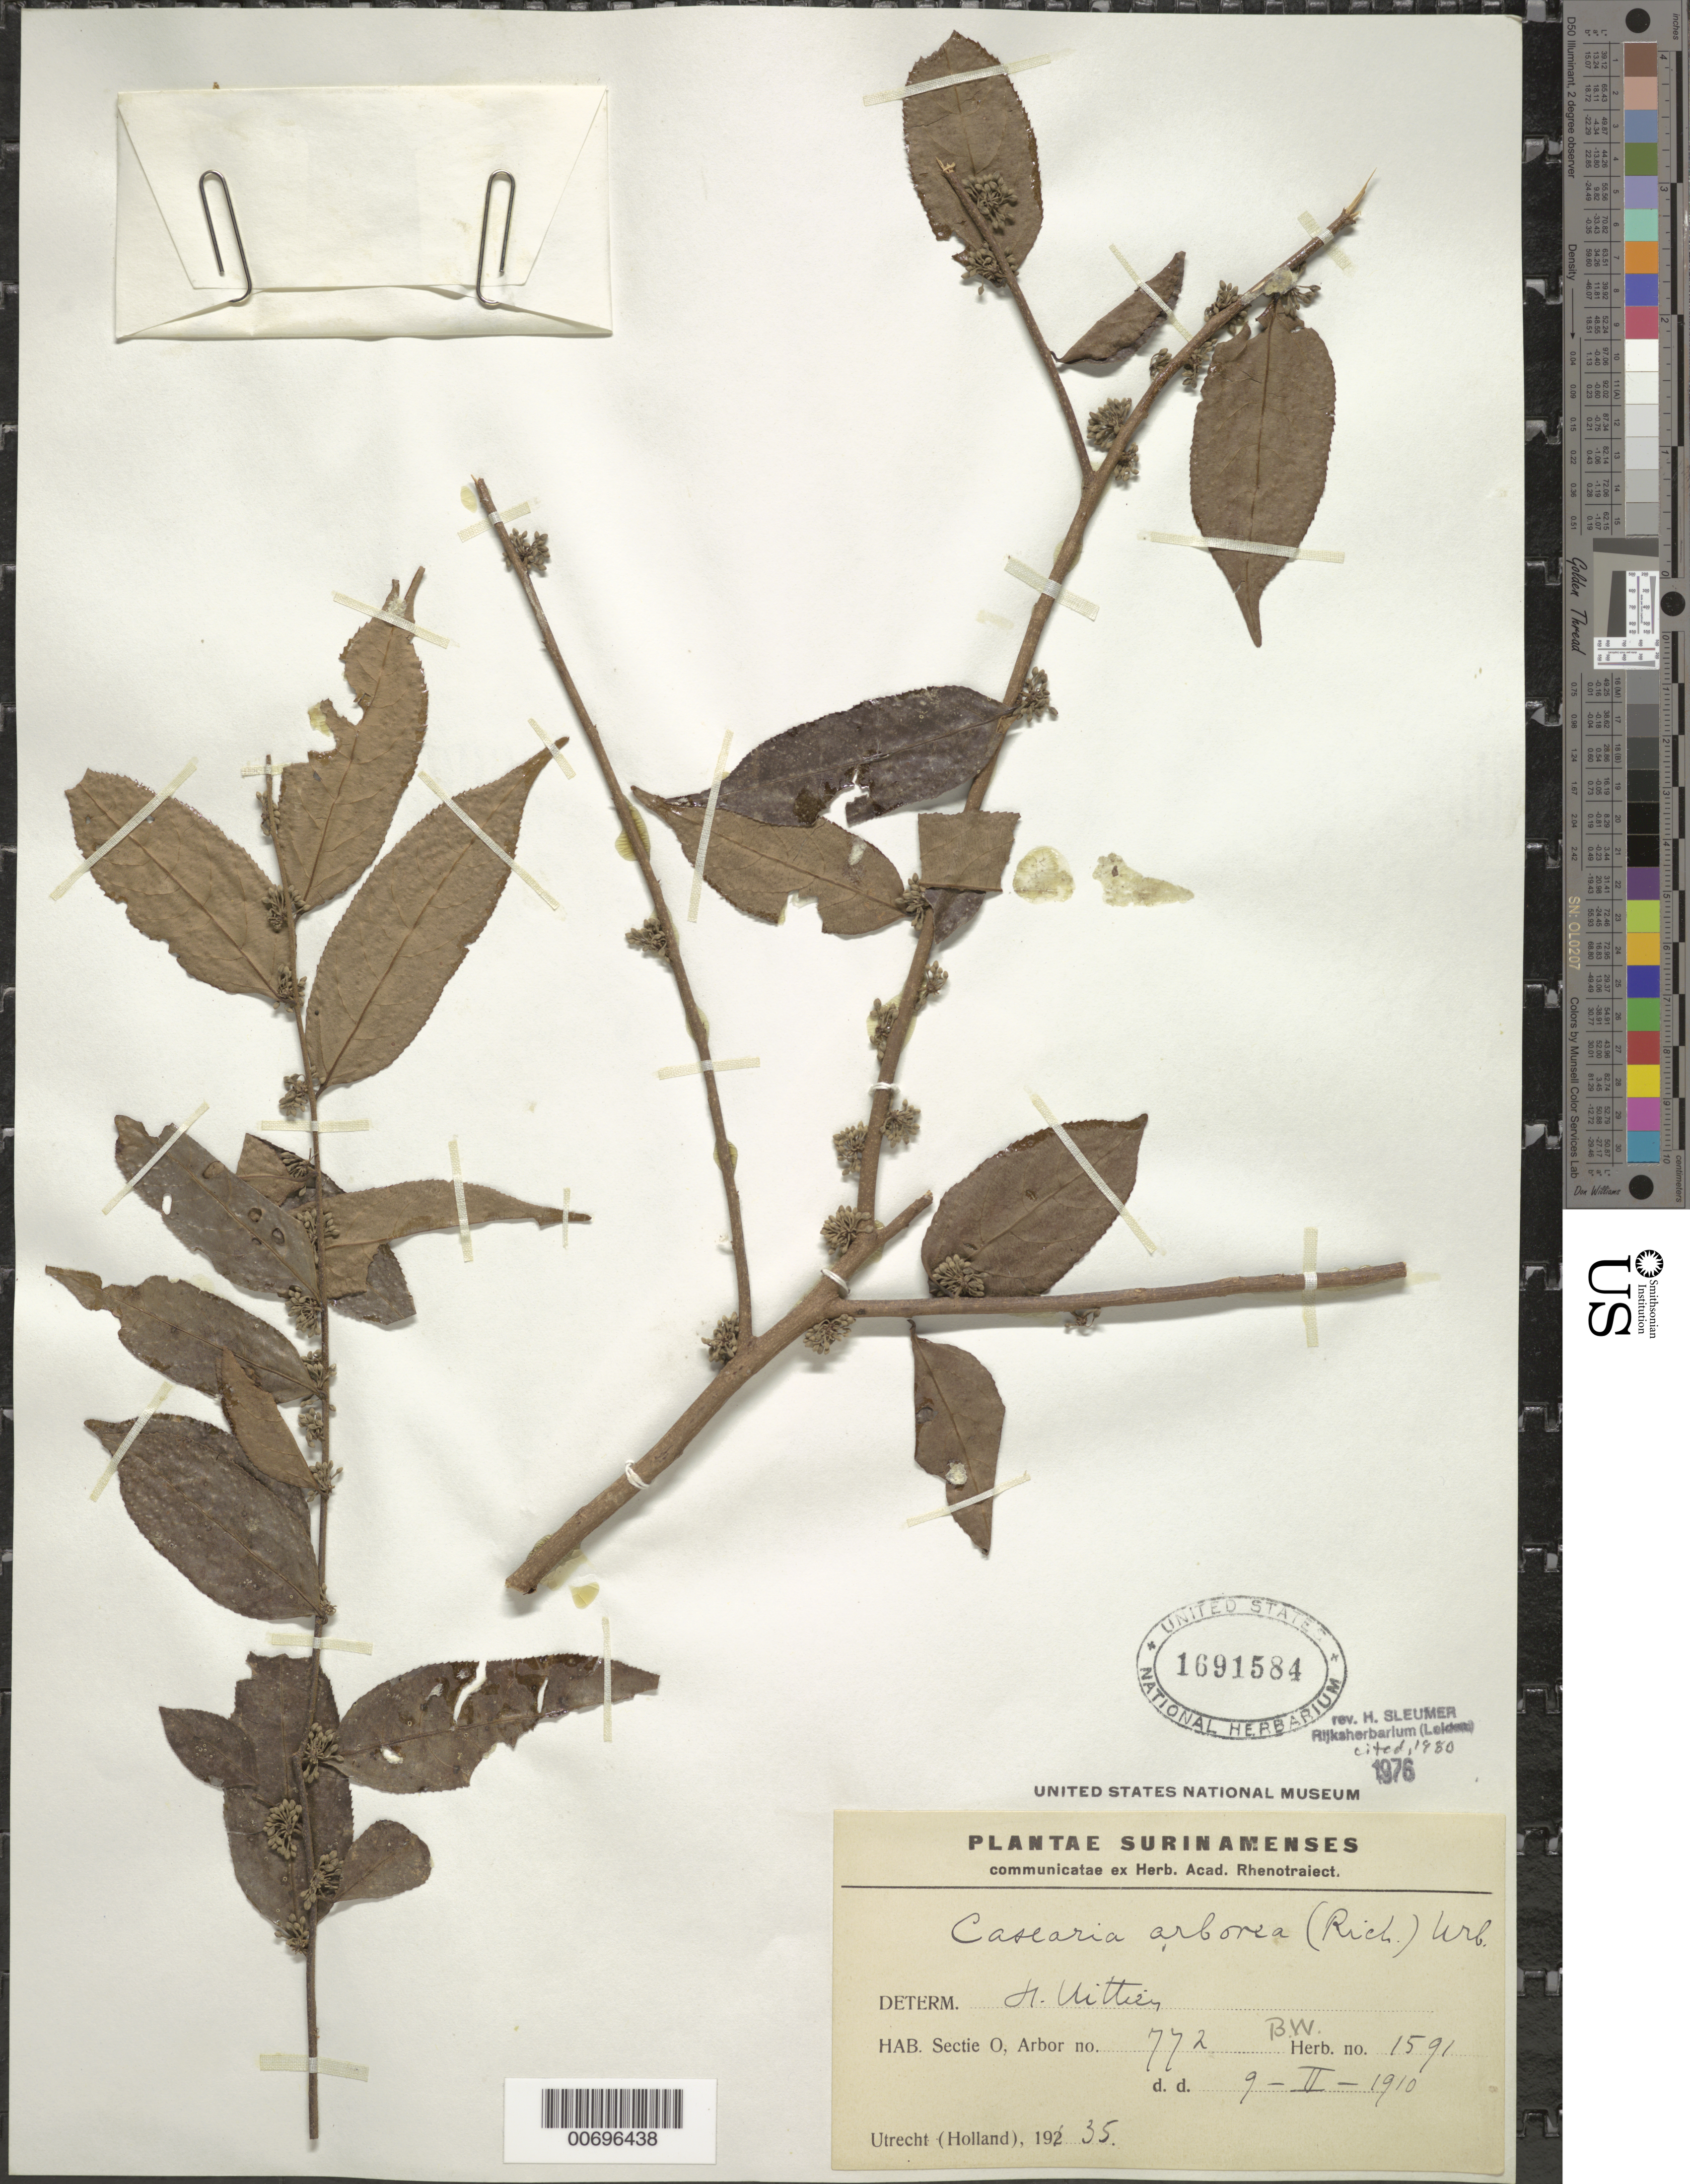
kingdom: Plantae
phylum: Tracheophyta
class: Magnoliopsida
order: Malpighiales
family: Salicaceae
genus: Casearia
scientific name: Casearia arborea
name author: (Rich.) Urb.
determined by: Sleumer, H. O.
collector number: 1591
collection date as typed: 9-Feb-10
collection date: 1910-02-09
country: Suriname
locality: Sectie O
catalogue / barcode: US 1691584